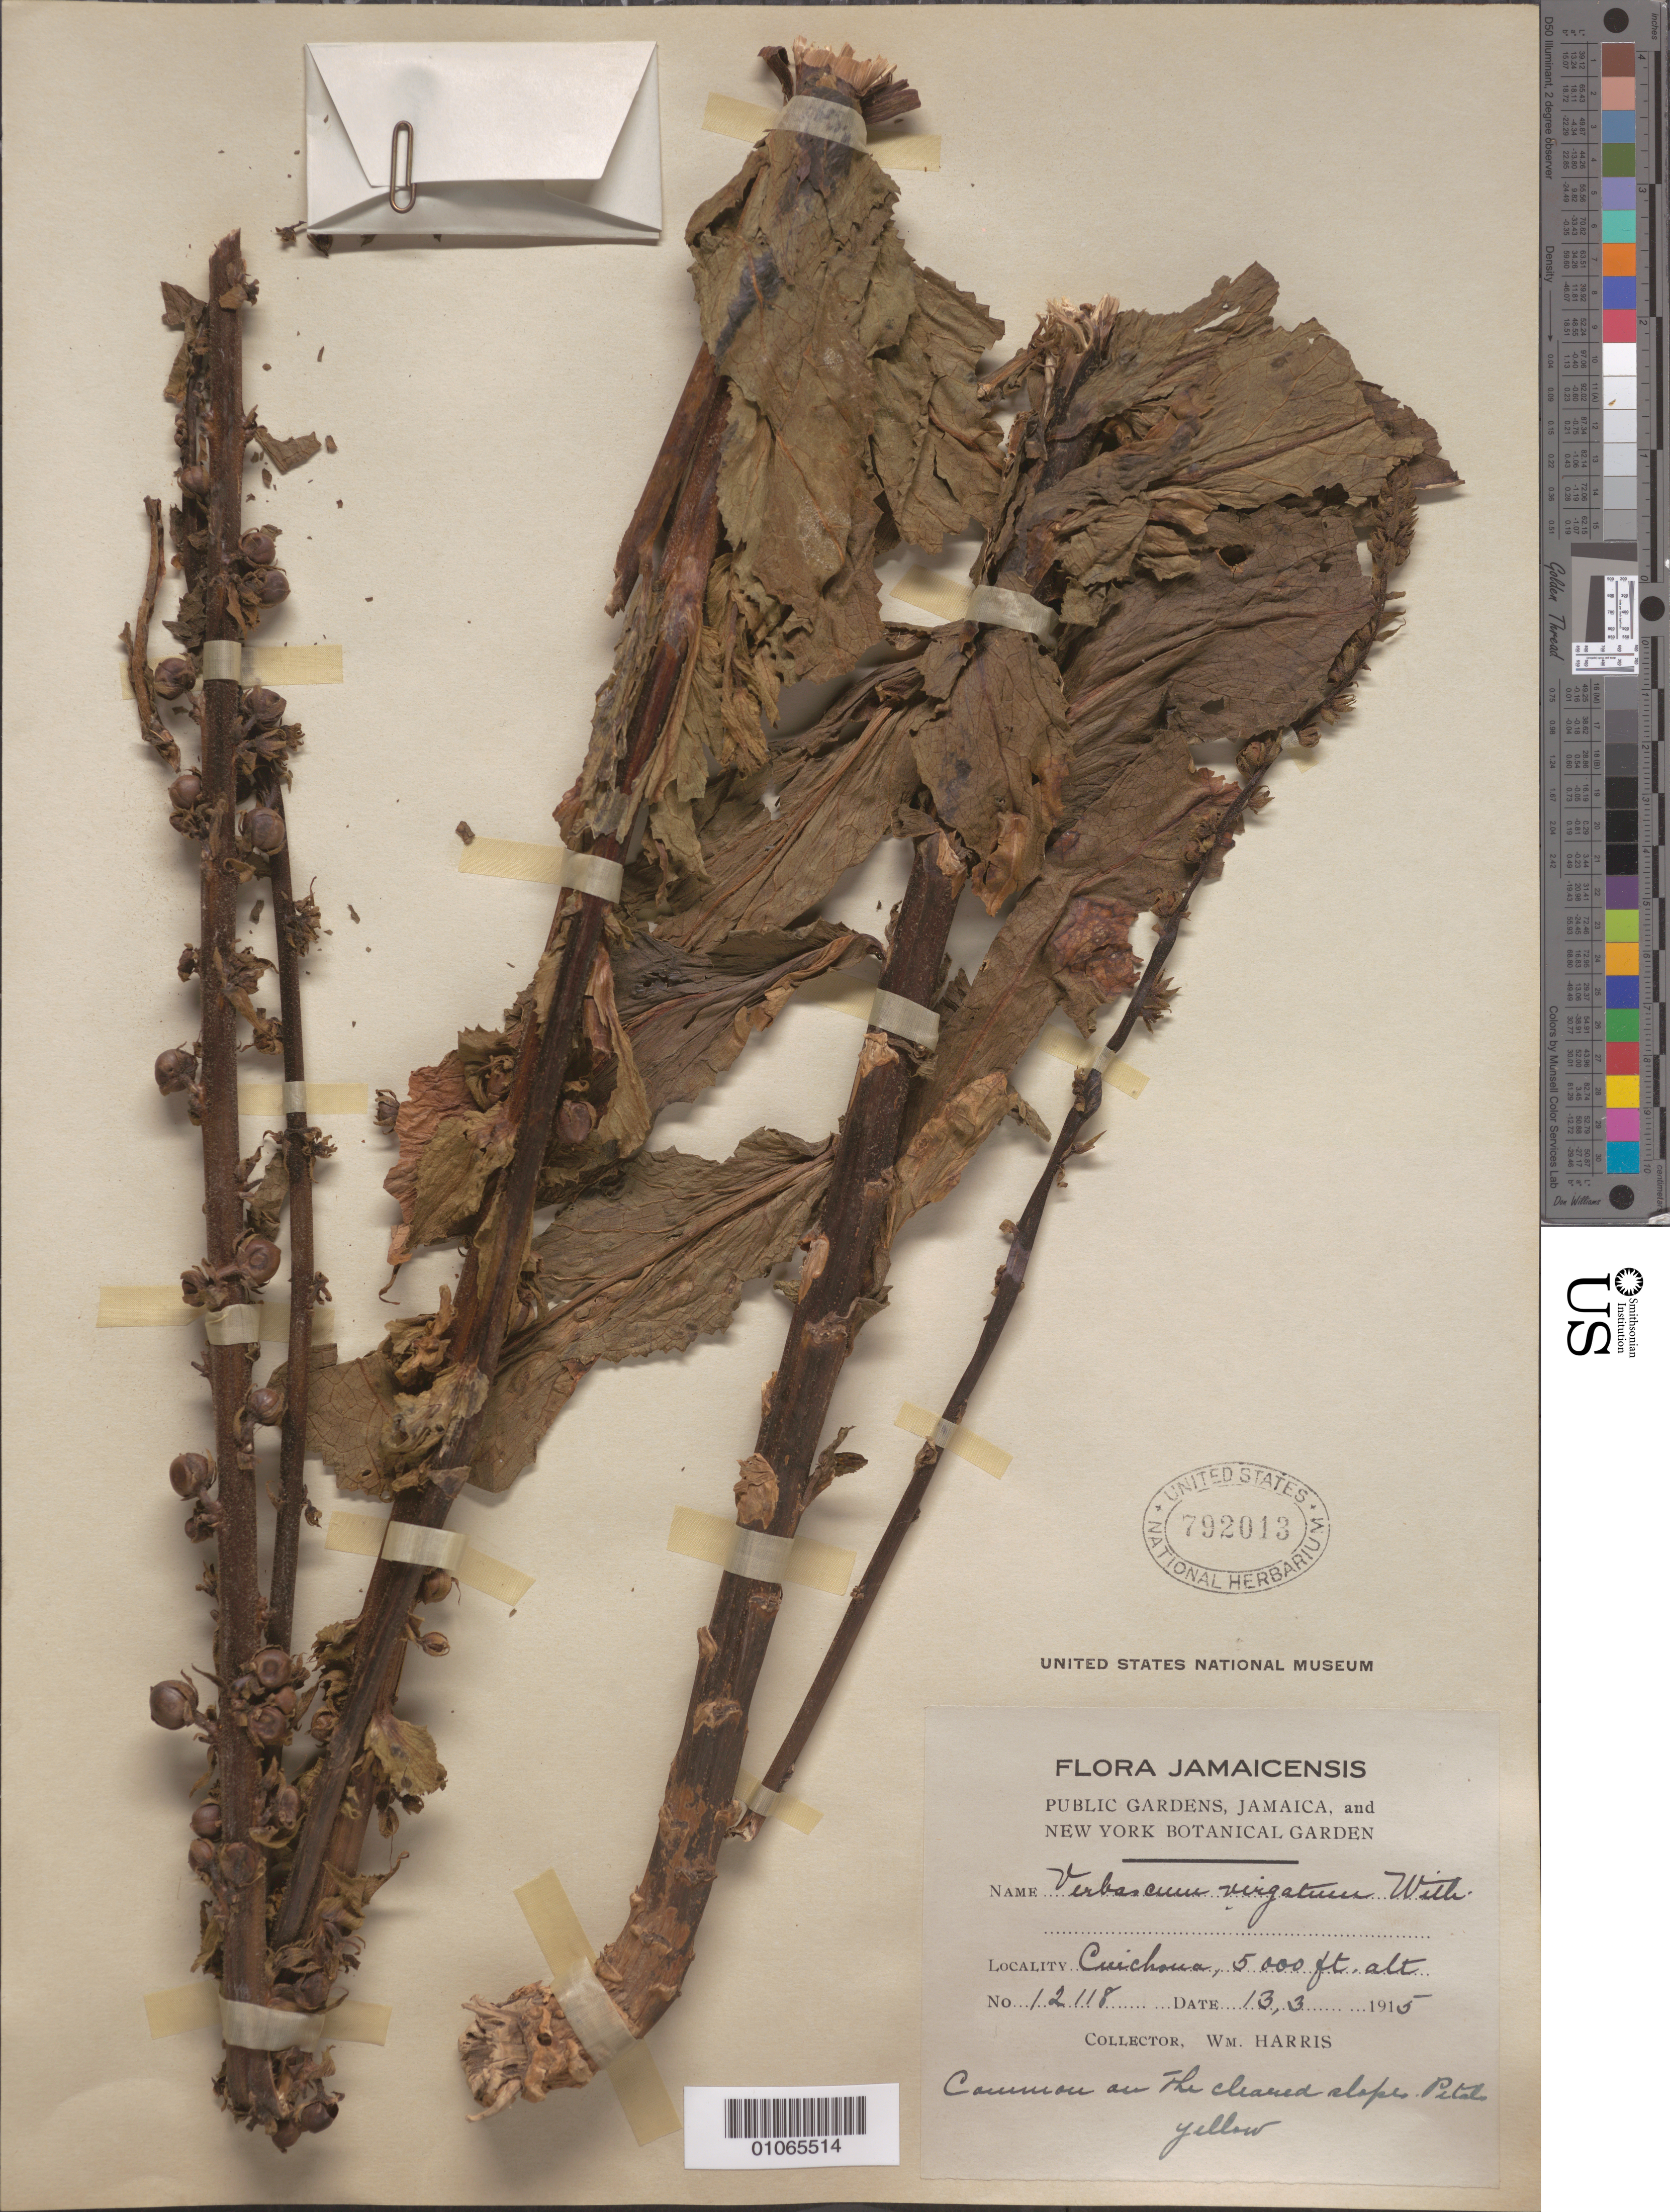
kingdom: Plantae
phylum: Tracheophyta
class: Magnoliopsida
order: Lamiales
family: Scrophulariaceae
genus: Verbascum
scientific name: Verbascum virgatum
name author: Stokes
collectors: W. Harris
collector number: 12118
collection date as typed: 13 Mar 1915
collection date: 1915-03-13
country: Jamaica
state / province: Saint Andrew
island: Jamaica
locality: Cinchona.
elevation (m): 1524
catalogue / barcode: US 792013